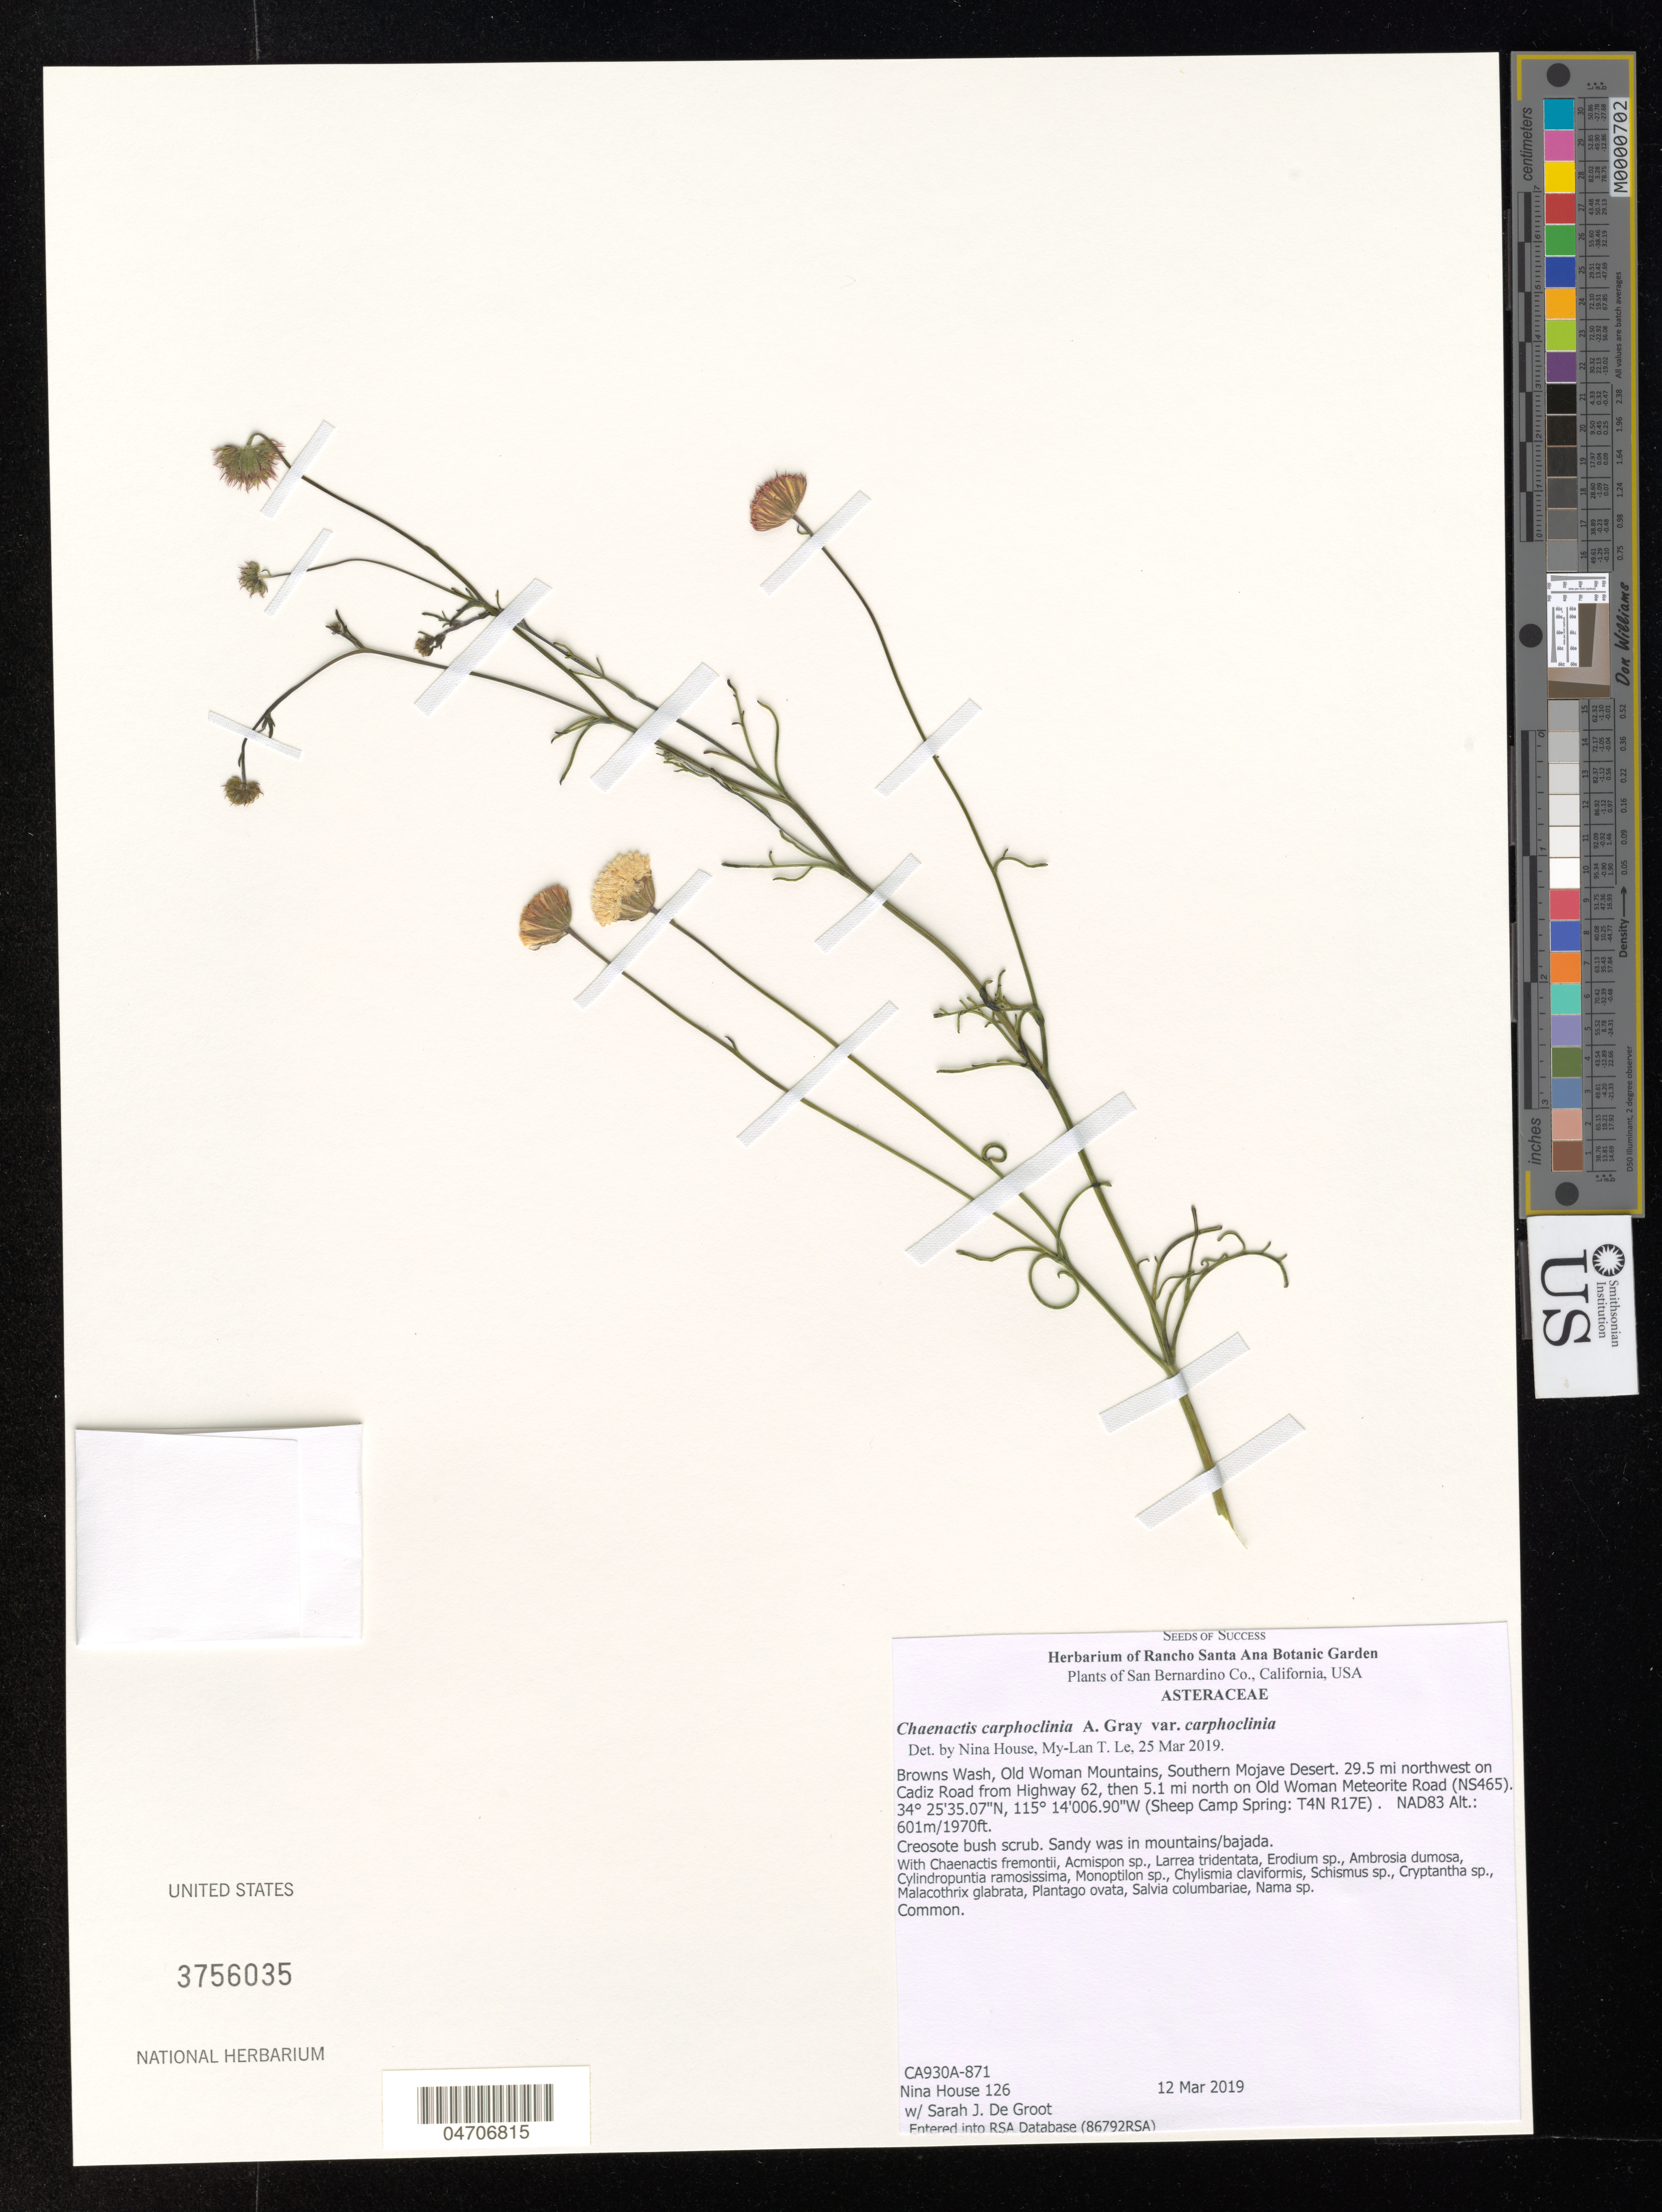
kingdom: Plantae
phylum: Tracheophyta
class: Magnoliopsida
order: Asterales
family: Asteraceae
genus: Chaenactis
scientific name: Chaenactis carphoclinia var. carphoclinia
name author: A. Gray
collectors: N. House & S. De Groot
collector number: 126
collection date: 2019-03-12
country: United States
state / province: California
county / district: San Bernardino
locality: San Bernardino Co. Browns Wash, Old Woman Mountains, Southern Mojave Desert. 29.5 mi northwest on Cadiz Road from Highway 62, then 5.1 mi north on Old Woman Meteorite Road (NS465). (Sheep Camp Spring: T4N R17E).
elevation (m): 601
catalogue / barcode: US 3756035